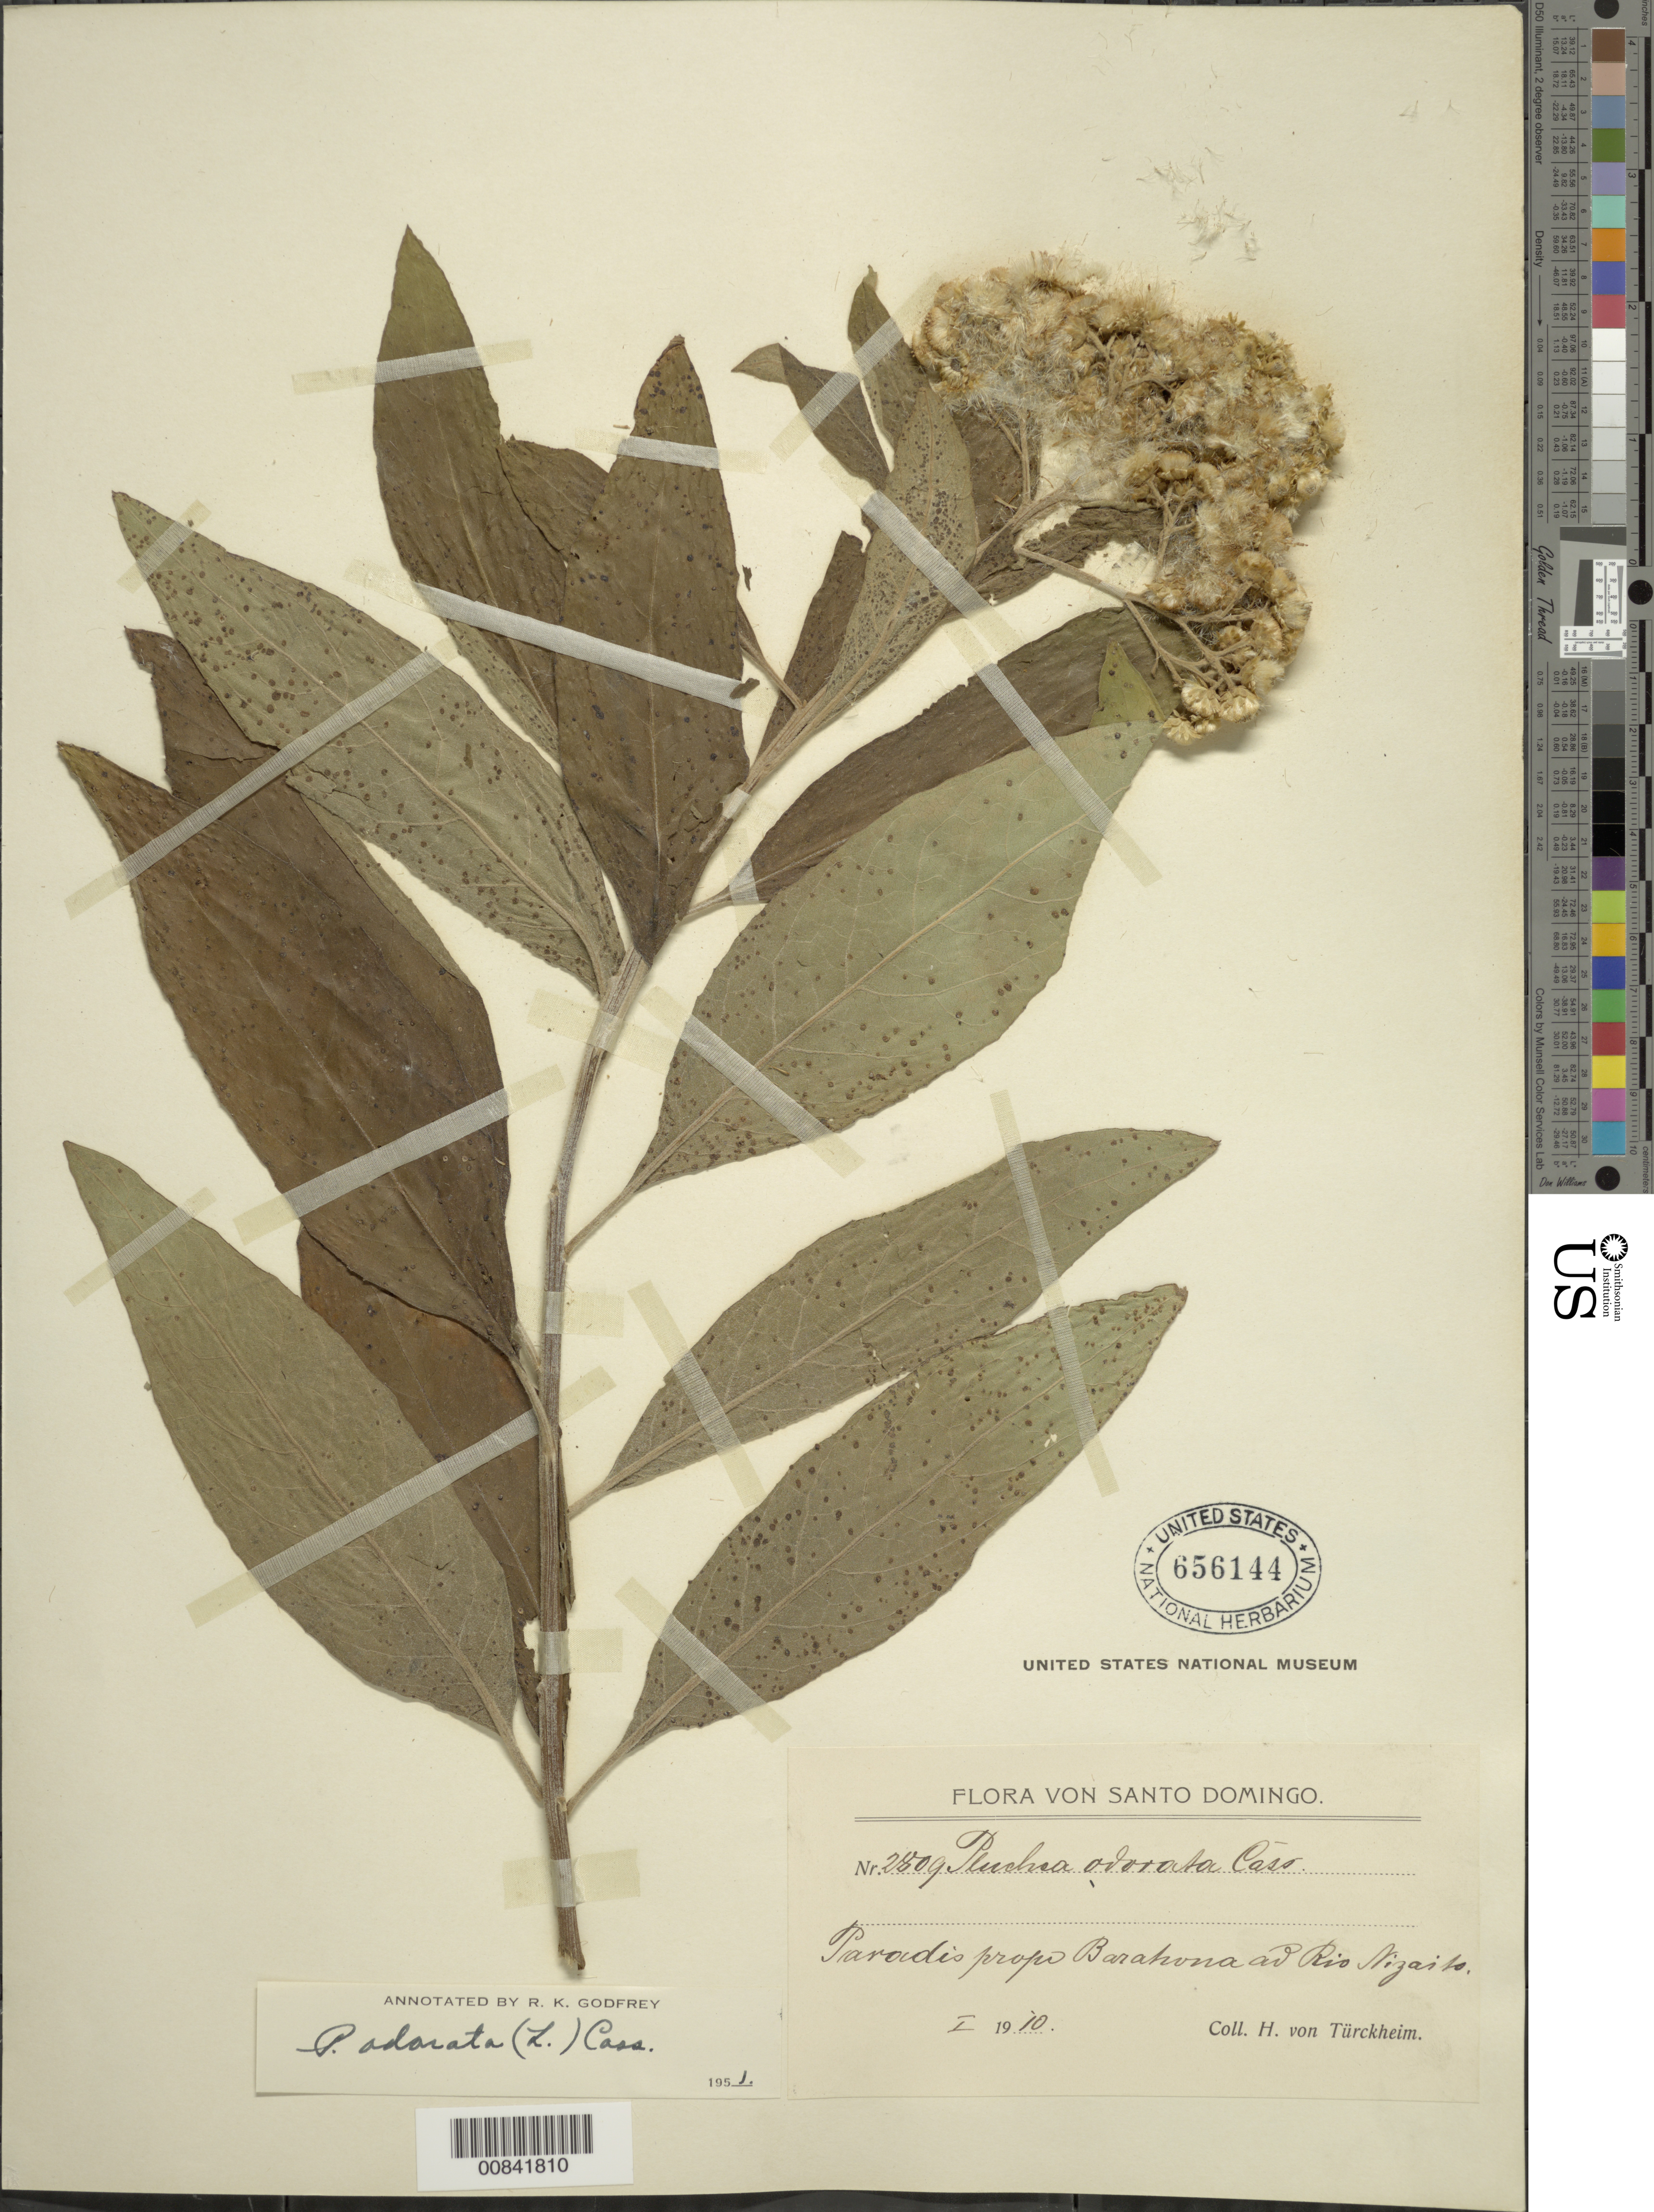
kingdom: Plantae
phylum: Tracheophyta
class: Magnoliopsida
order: Asterales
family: Asteraceae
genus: Pluchea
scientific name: Pluchea carolinensis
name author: (Jacq.) D. Don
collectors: H. von Türckheim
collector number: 2809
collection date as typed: Jan 1910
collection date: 1910-01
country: Dominican Republic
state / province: Barahona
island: Hispaniola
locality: Rio "Nizarits"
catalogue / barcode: US 656144